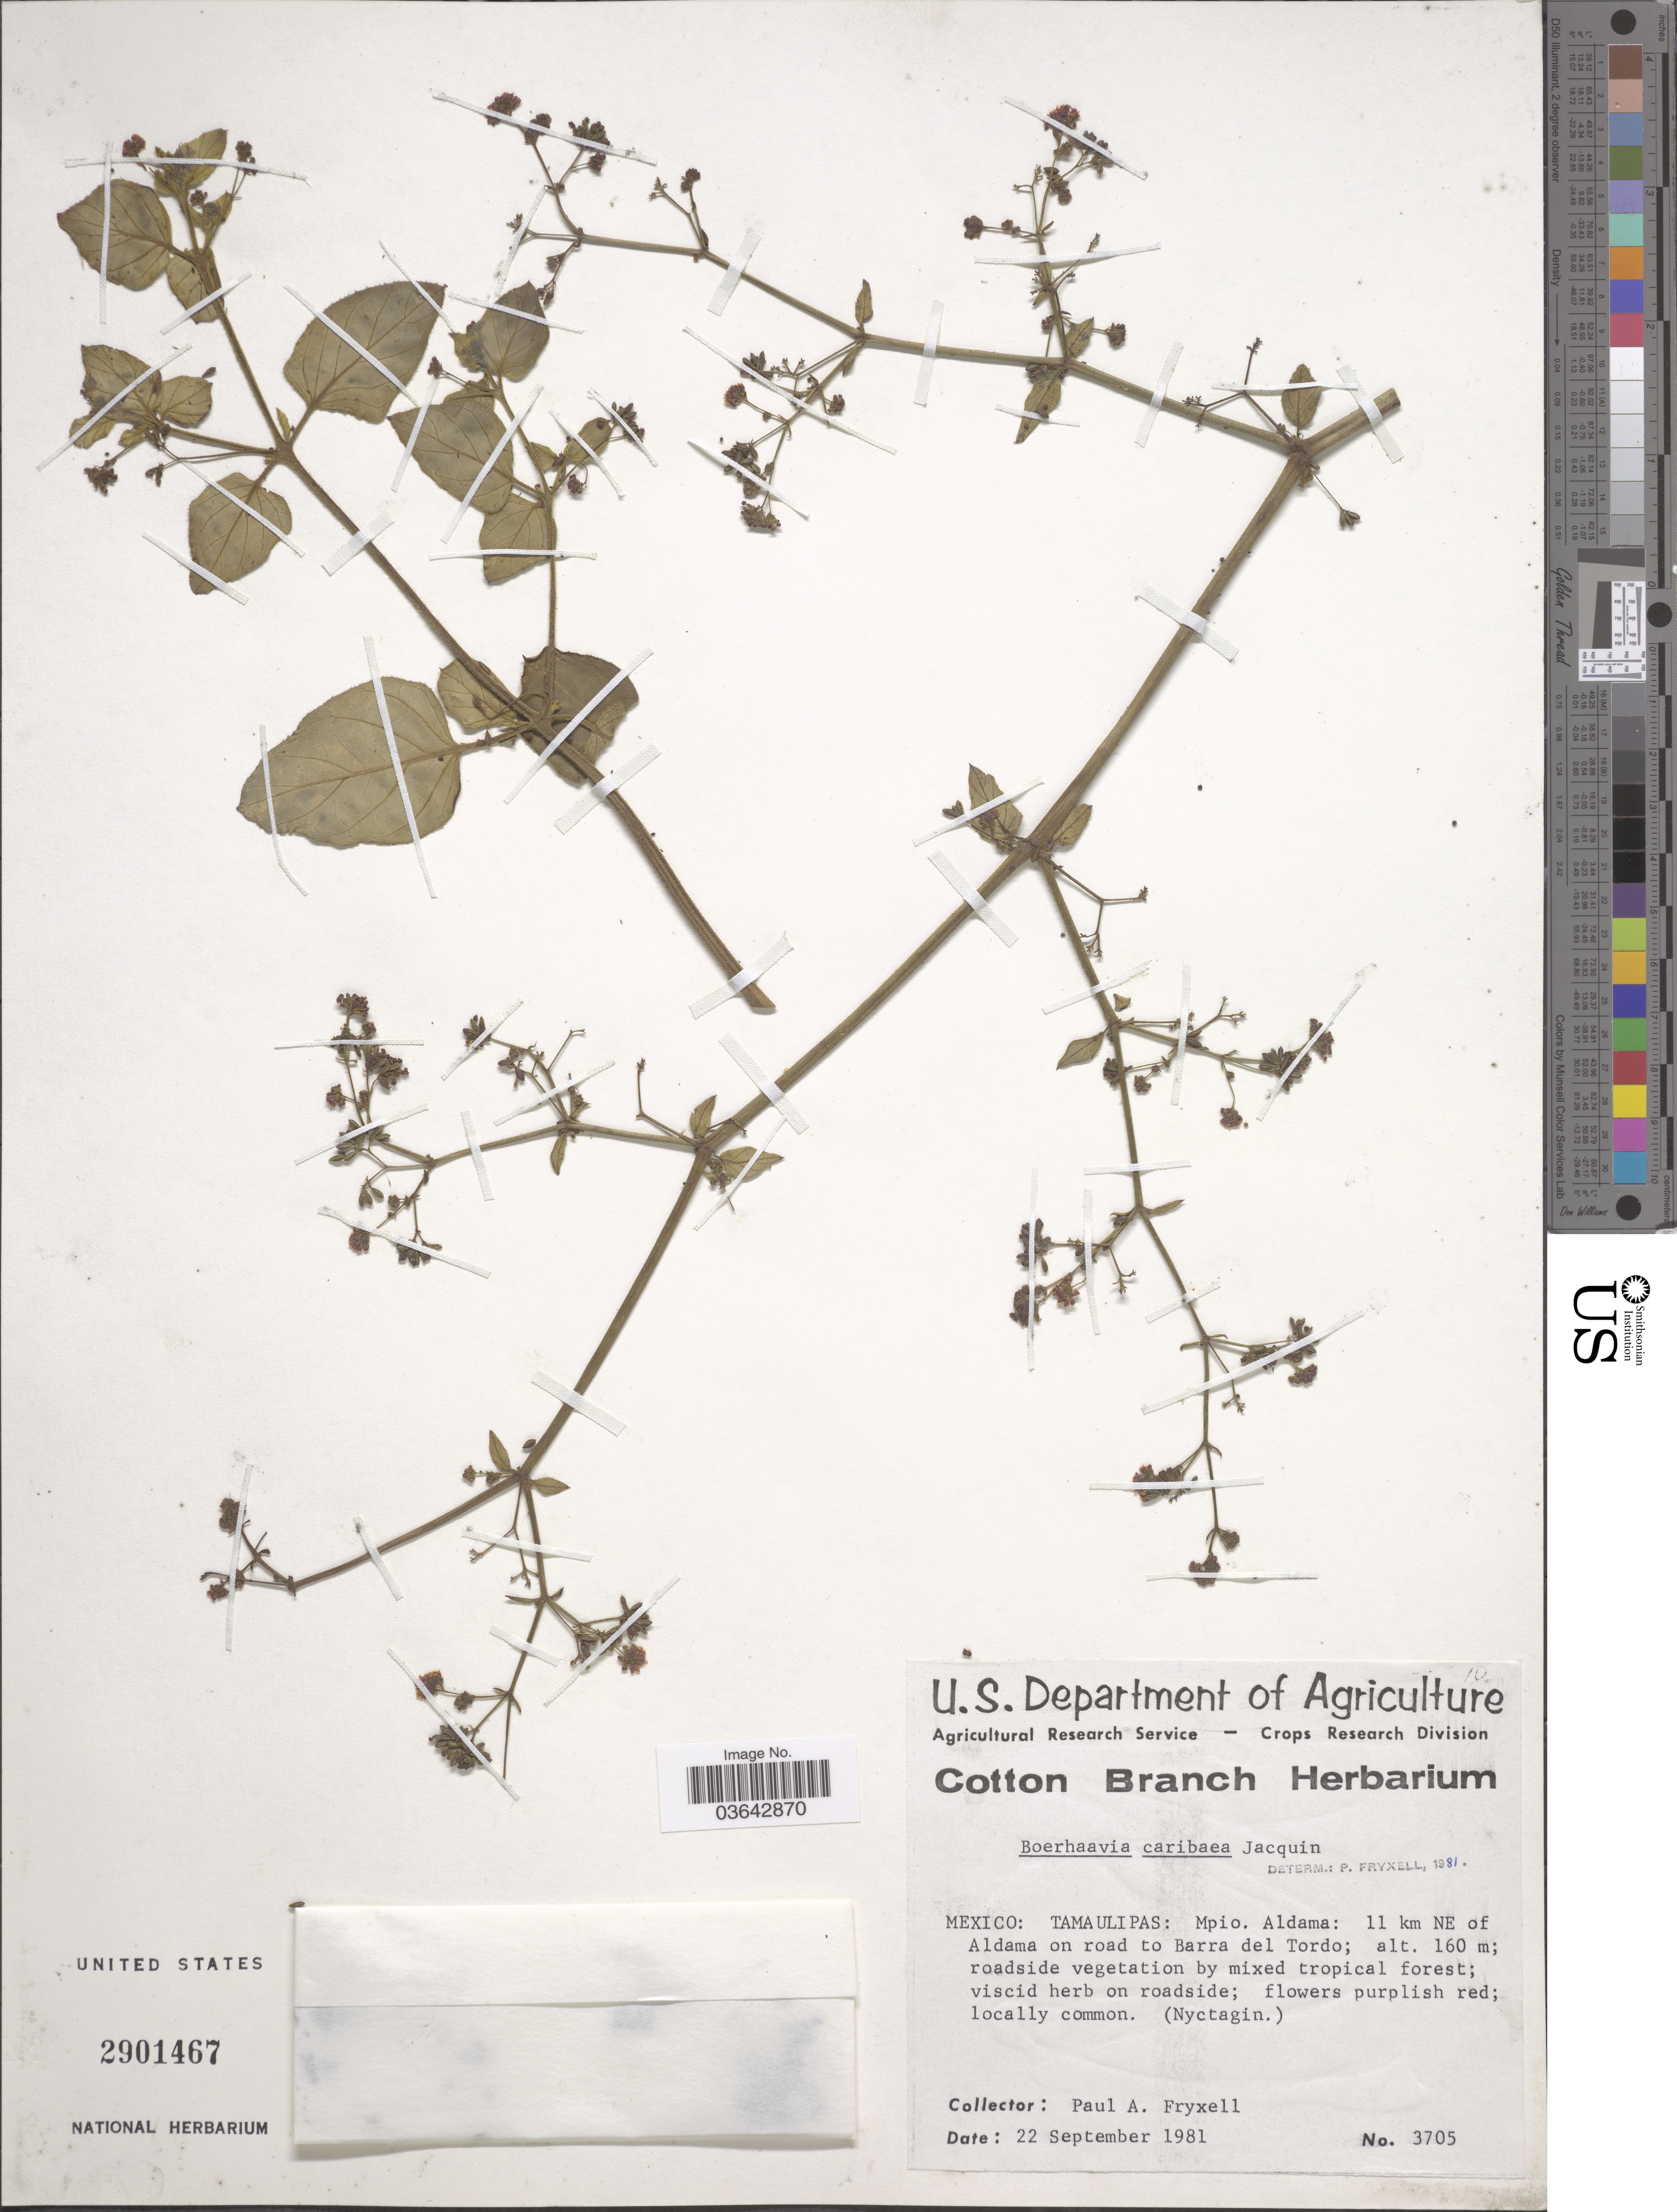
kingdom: Plantae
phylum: Tracheophyta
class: Magnoliopsida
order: Caryophyllales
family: Nyctaginaceae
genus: Boerhavia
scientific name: Boerhavia caribaea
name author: Jacq.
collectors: P. A. Fryxell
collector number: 3705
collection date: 1981-09-22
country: Mexico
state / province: Tamaulipas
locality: Mpio. Aldama: 11 km NE of Aldama on road to Barra del Tordo.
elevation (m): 160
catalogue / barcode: US 2901467